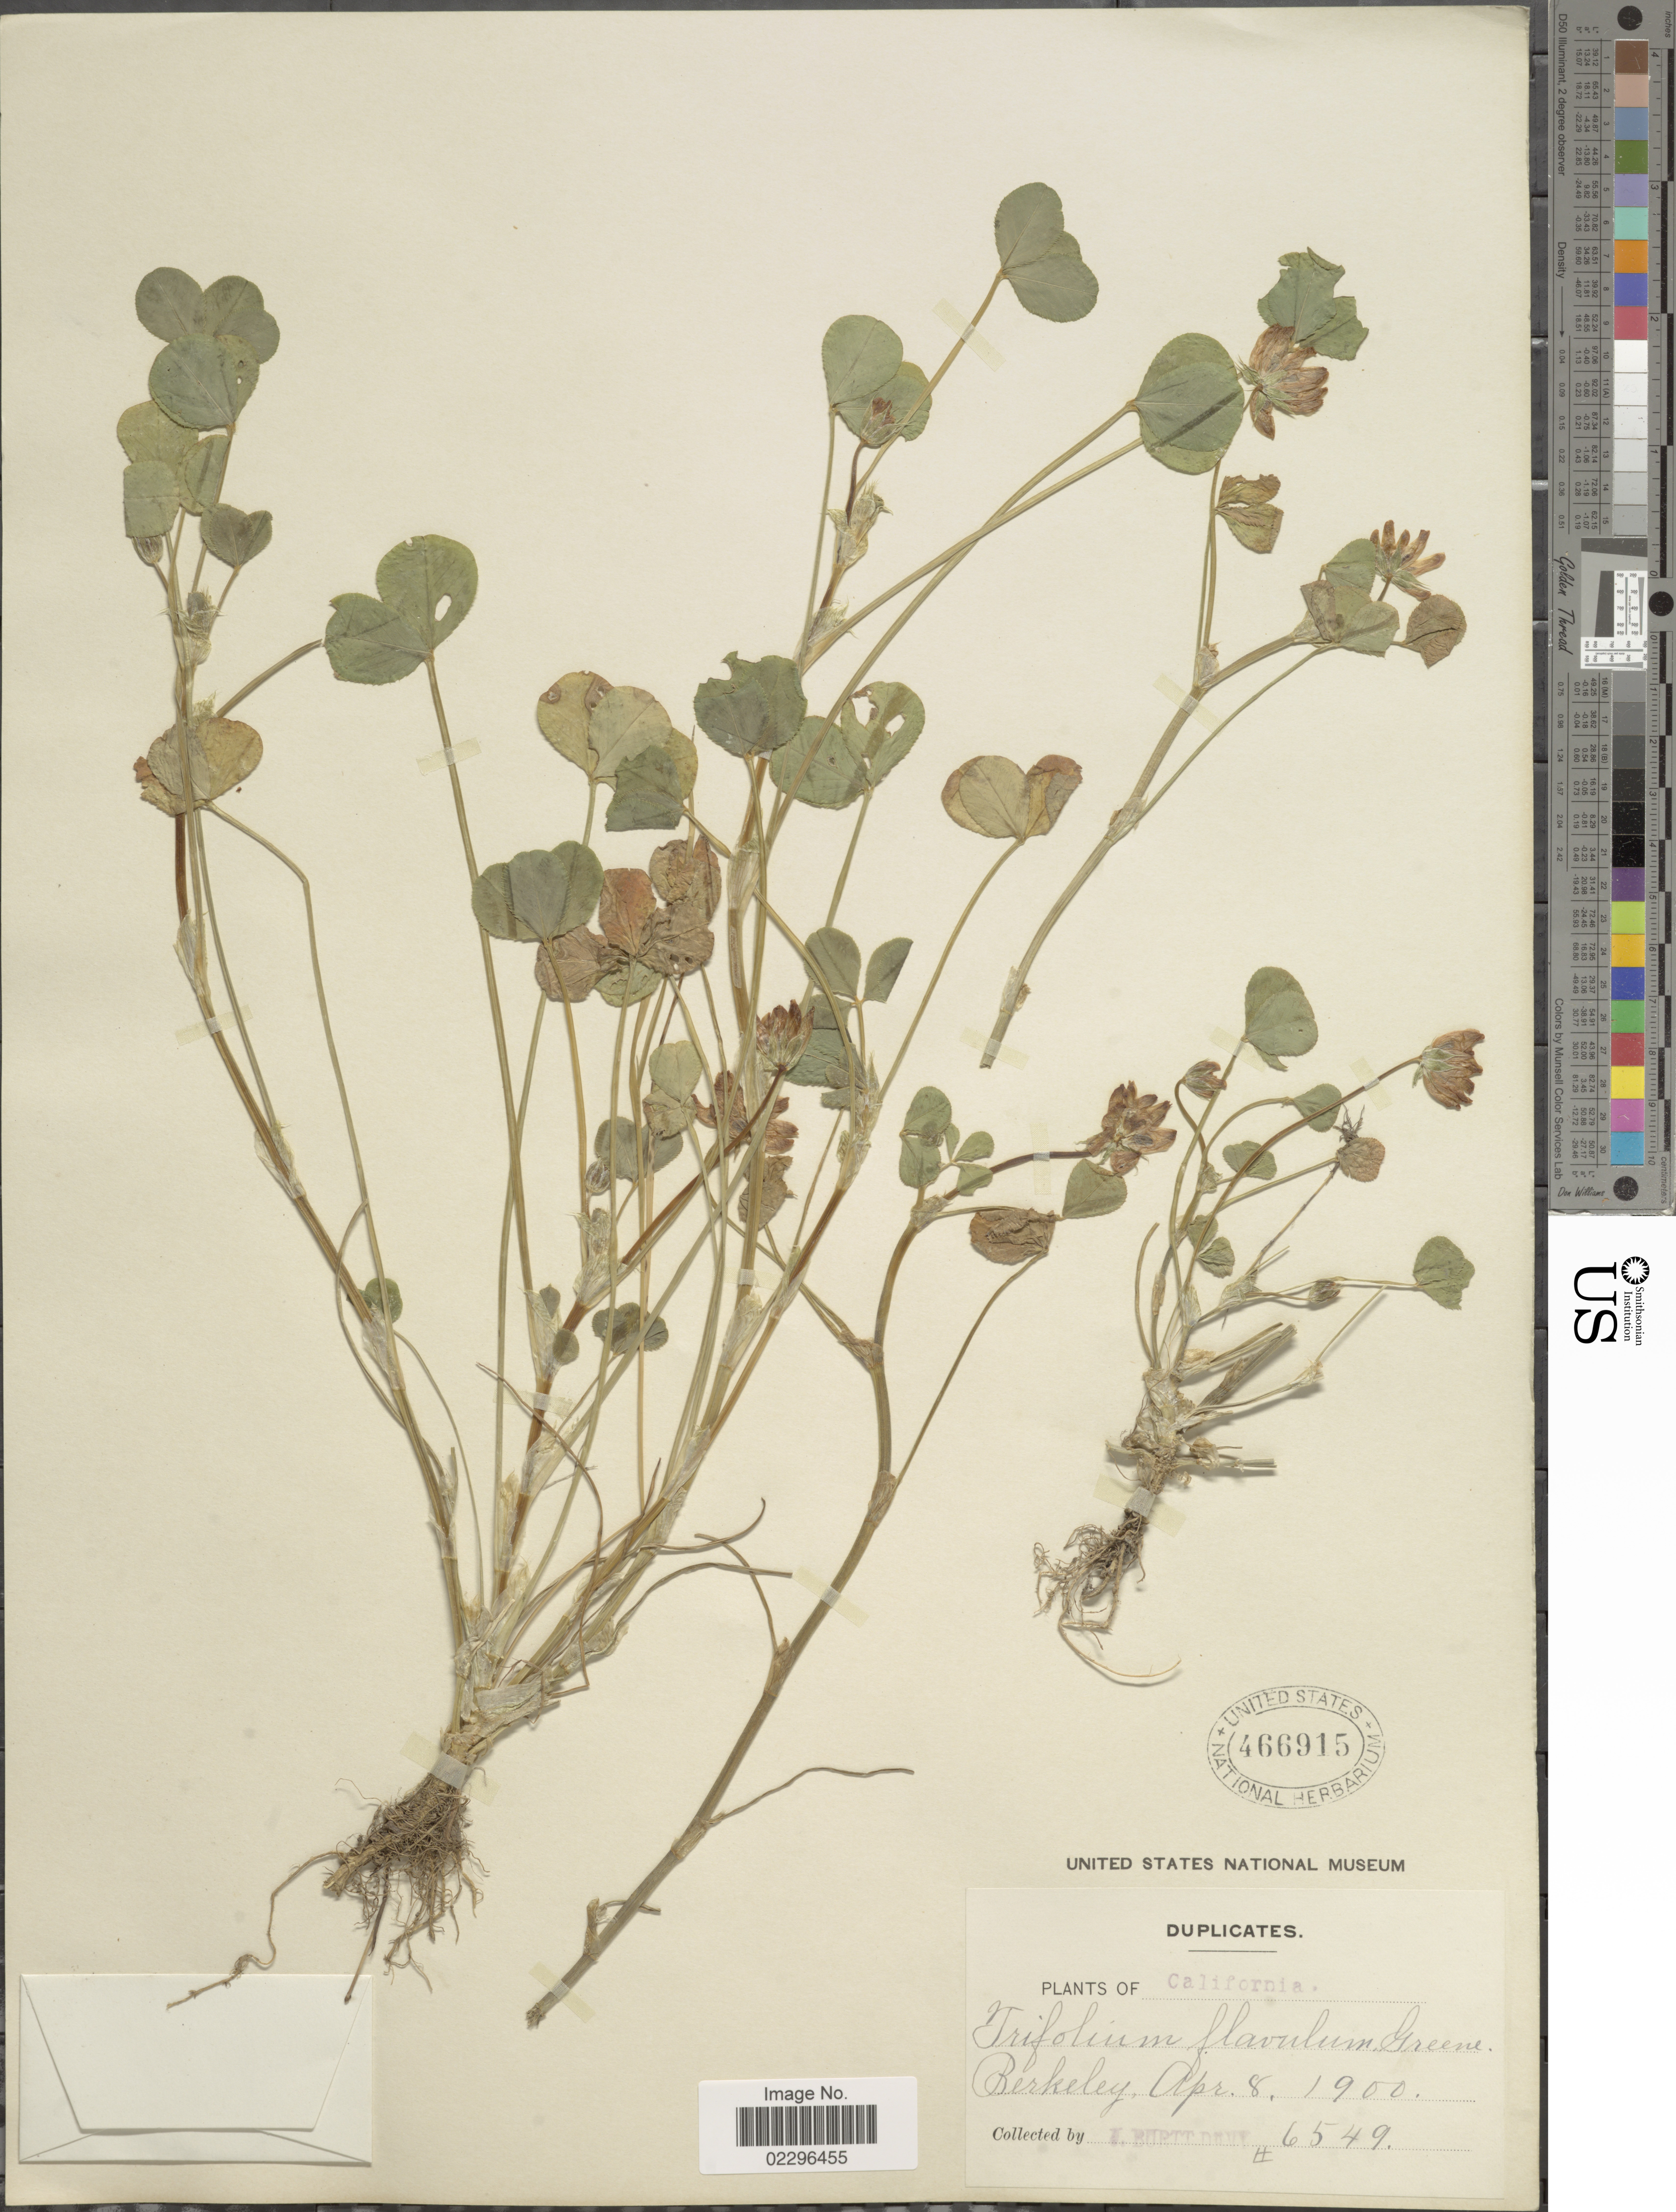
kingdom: Plantae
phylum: Tracheophyta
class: Magnoliopsida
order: Fabales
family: Fabaceae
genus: Trifolium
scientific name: Trifolium fucatum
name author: Lindl.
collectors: J. Burtt Davy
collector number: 6549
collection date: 1900-04-08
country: United States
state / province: California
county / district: Alameda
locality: Berkeley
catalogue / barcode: US 466915